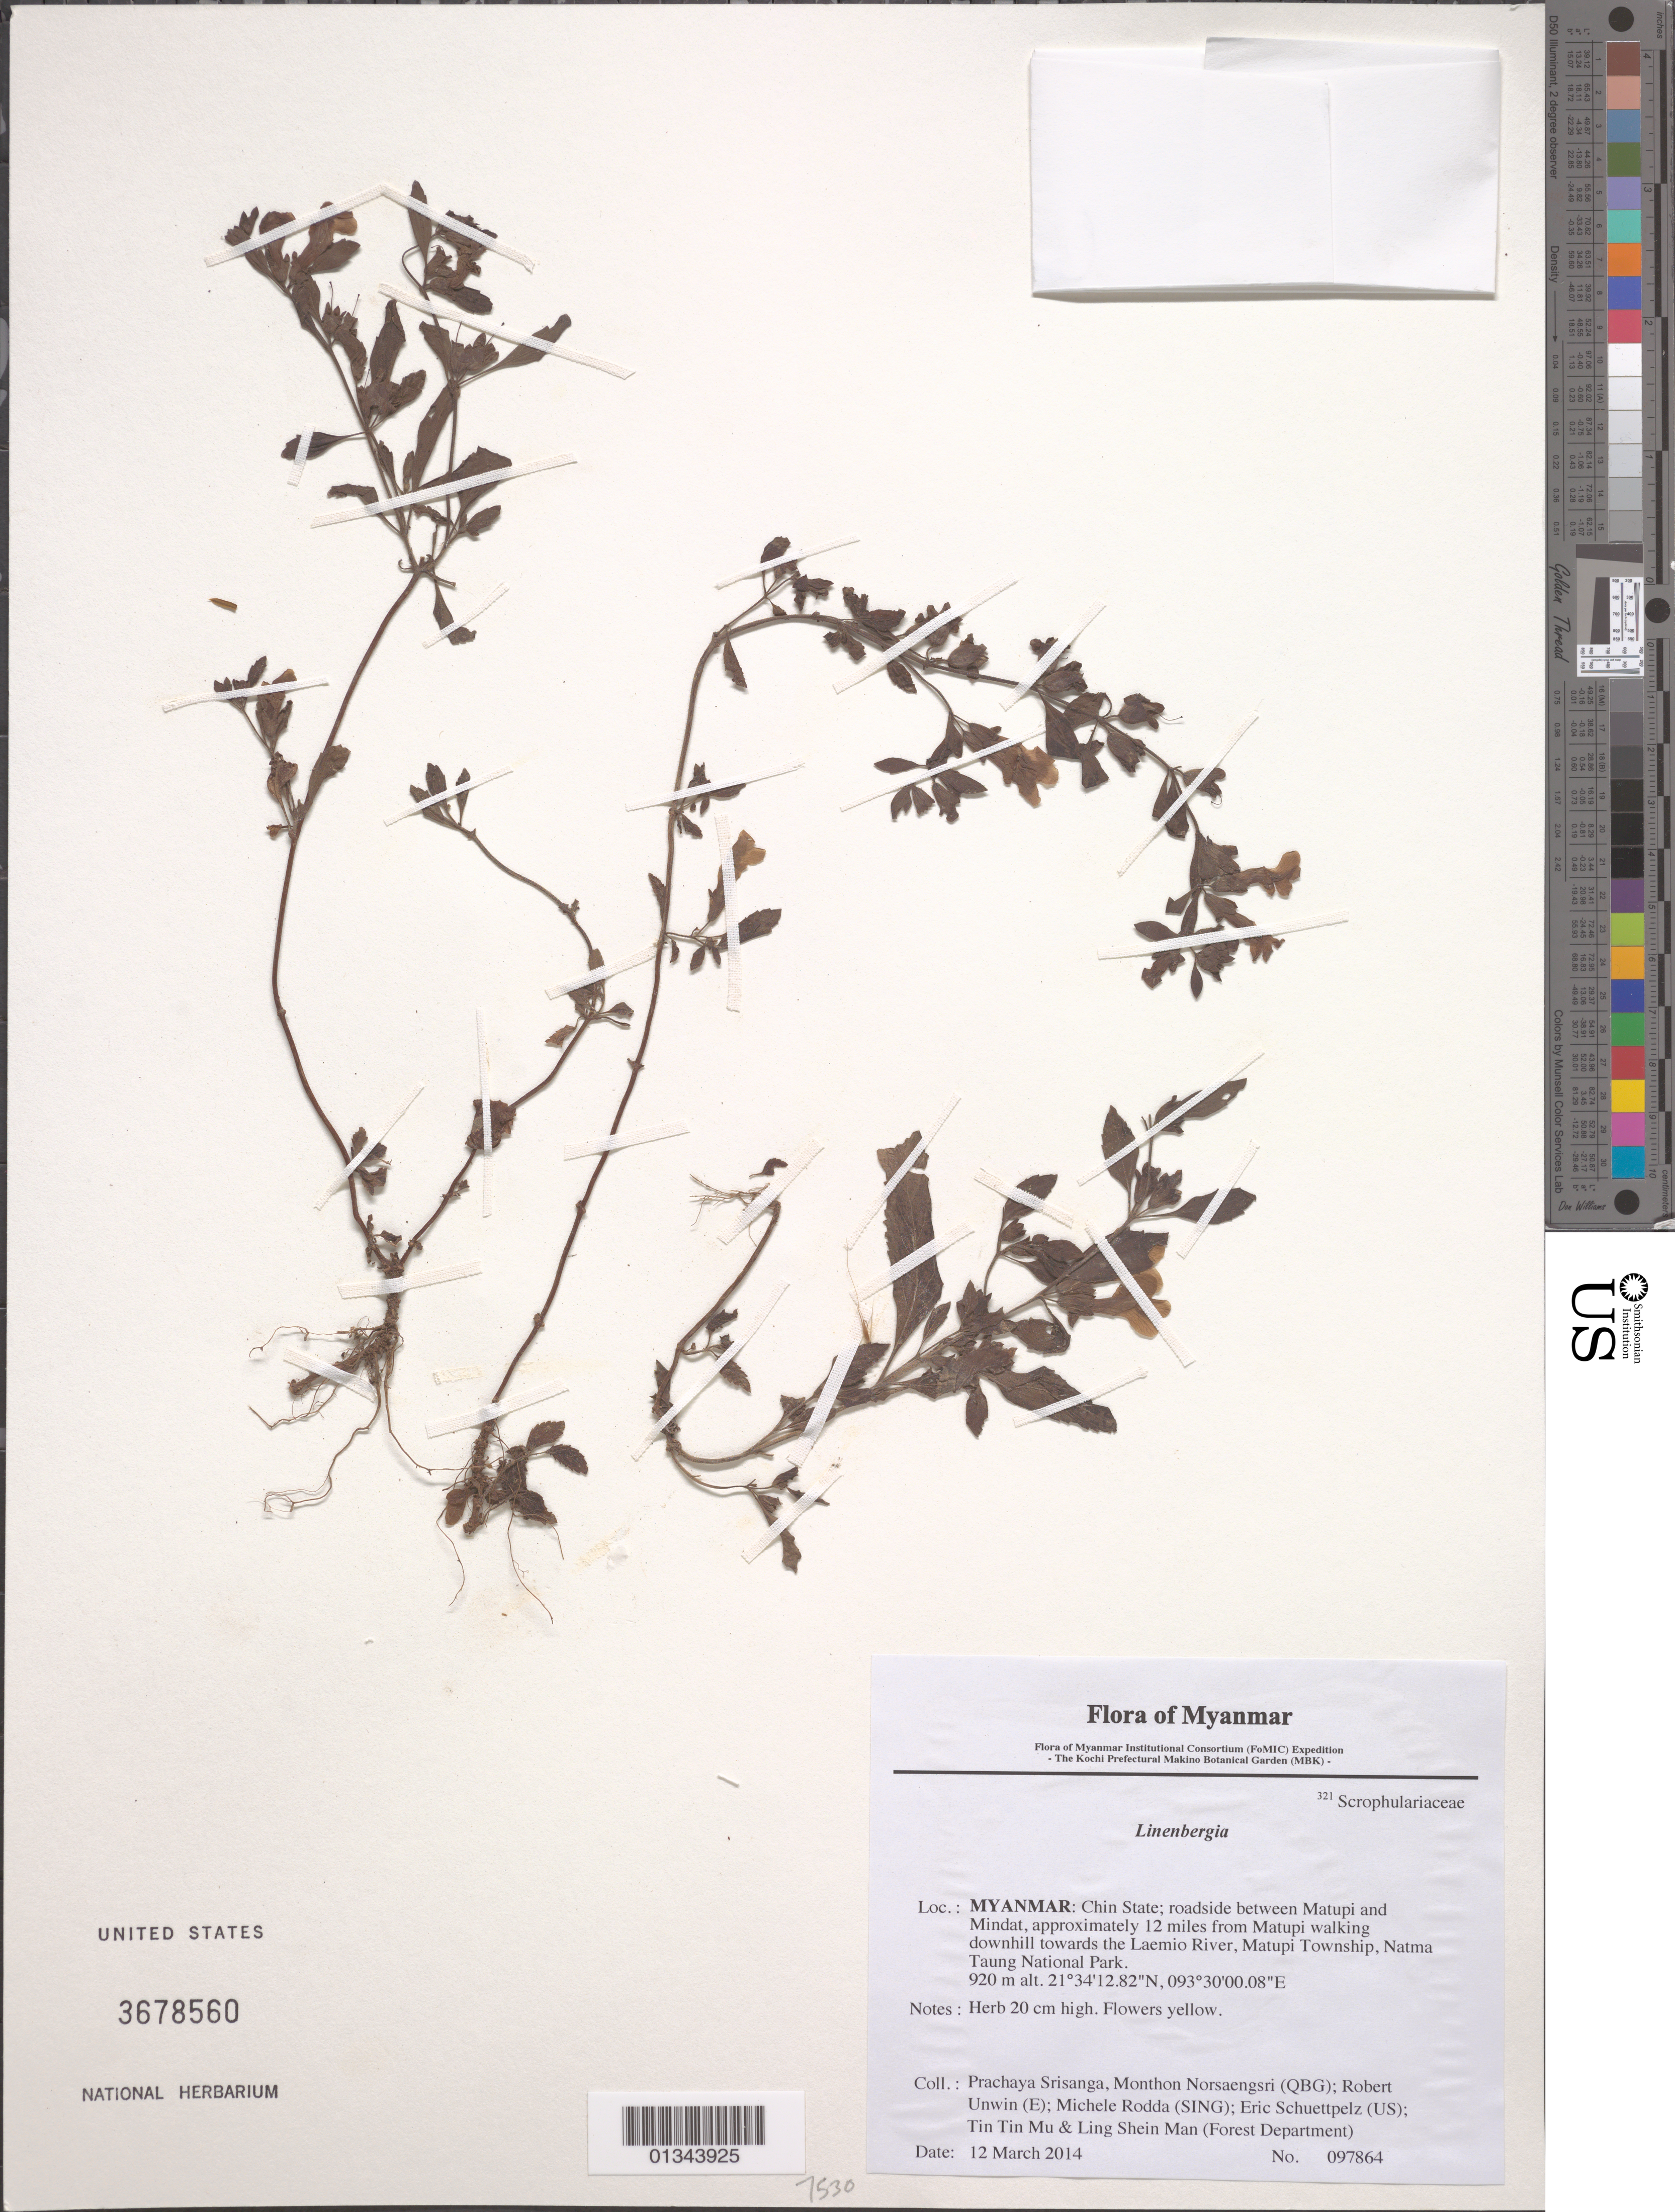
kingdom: Plantae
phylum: Tracheophyta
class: Magnoliopsida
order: Lamiales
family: Orobanchaceae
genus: Lindenbergia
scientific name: Lindenbergia sp.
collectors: P. Srisanga, M. Norsaengsri, R. Unwin, M. Rodda, E. Schuettpelz, Tin Tin Mu & Ling Shein Man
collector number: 97864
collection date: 2014-03-12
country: Myanmar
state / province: Chin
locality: Roadside between Matupi and Mindat, approximately 12 miles from Matupi walking downhill towards the Laemio River, Matupi Township, Natma Taung National Park.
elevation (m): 920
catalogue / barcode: US 3678560